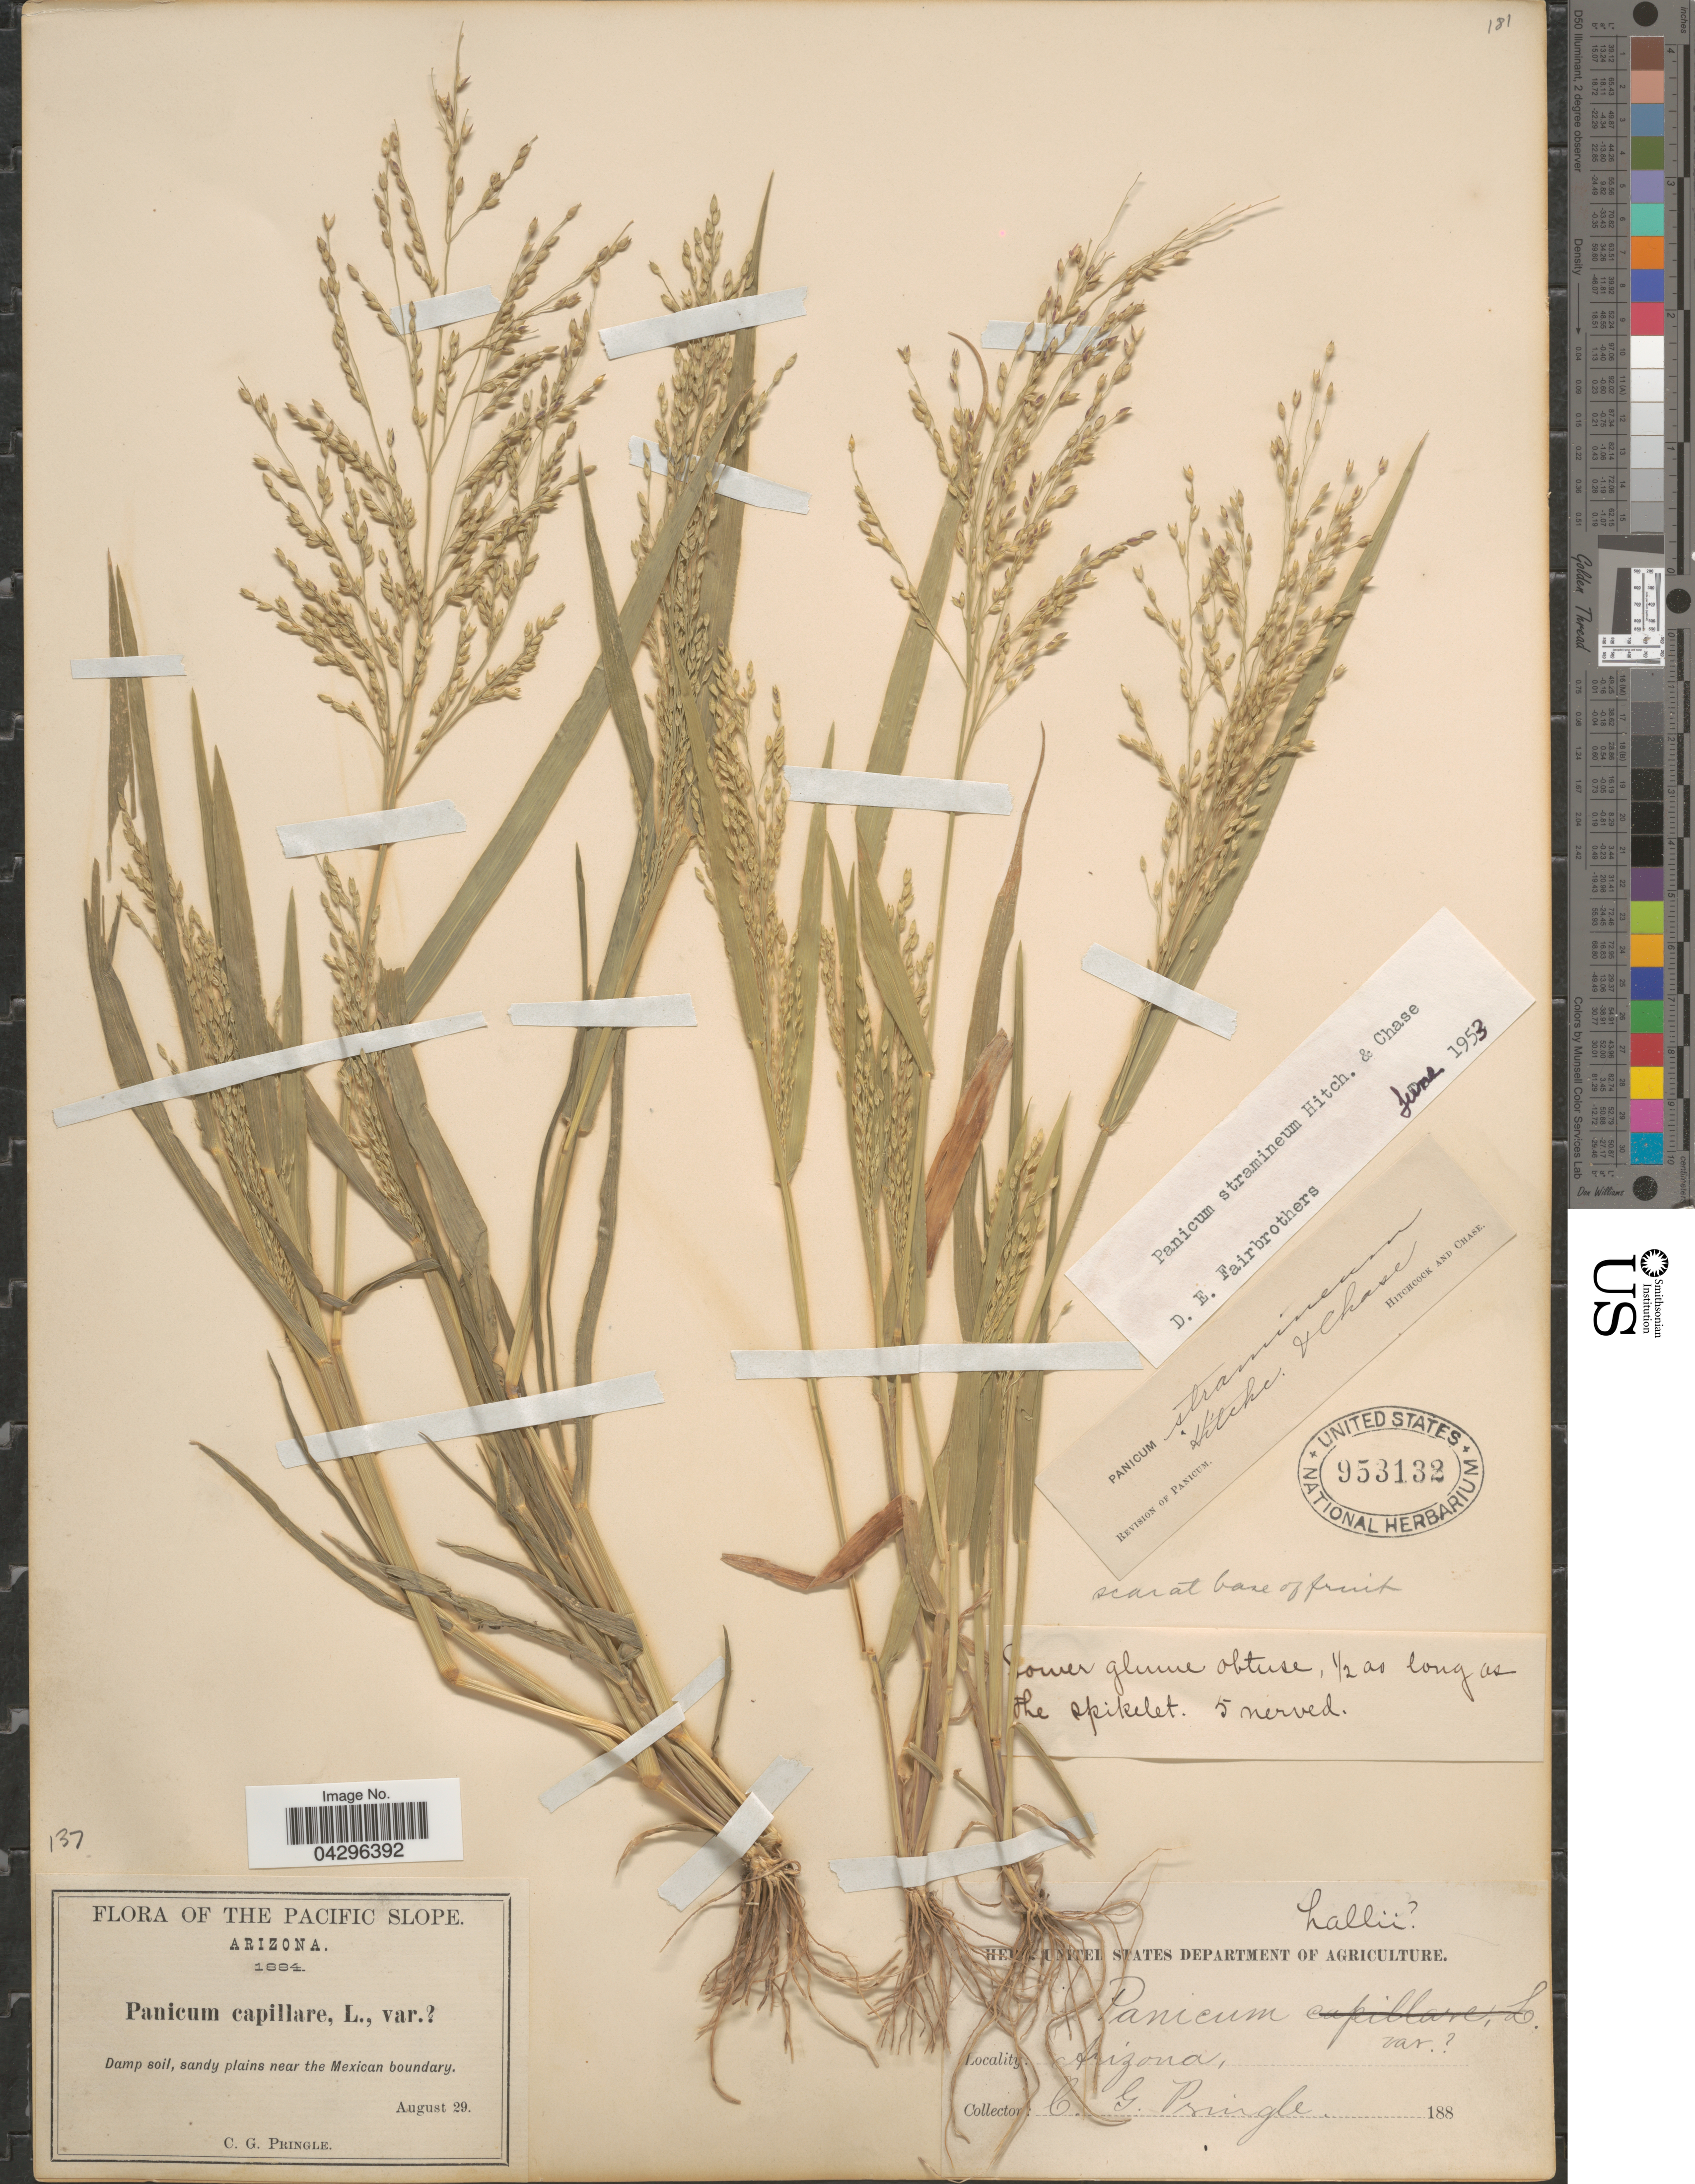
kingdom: Plantae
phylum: Tracheophyta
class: Liliopsida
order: Poales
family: Poaceae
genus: Panicum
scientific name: Panicum stramineum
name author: Hitchc. & Chase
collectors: C. G. Pringle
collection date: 1884-08-29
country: United States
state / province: Arizona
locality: The Pacific Slope. Damp soil, sandy plains near the Mexican boundary.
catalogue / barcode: US 953132